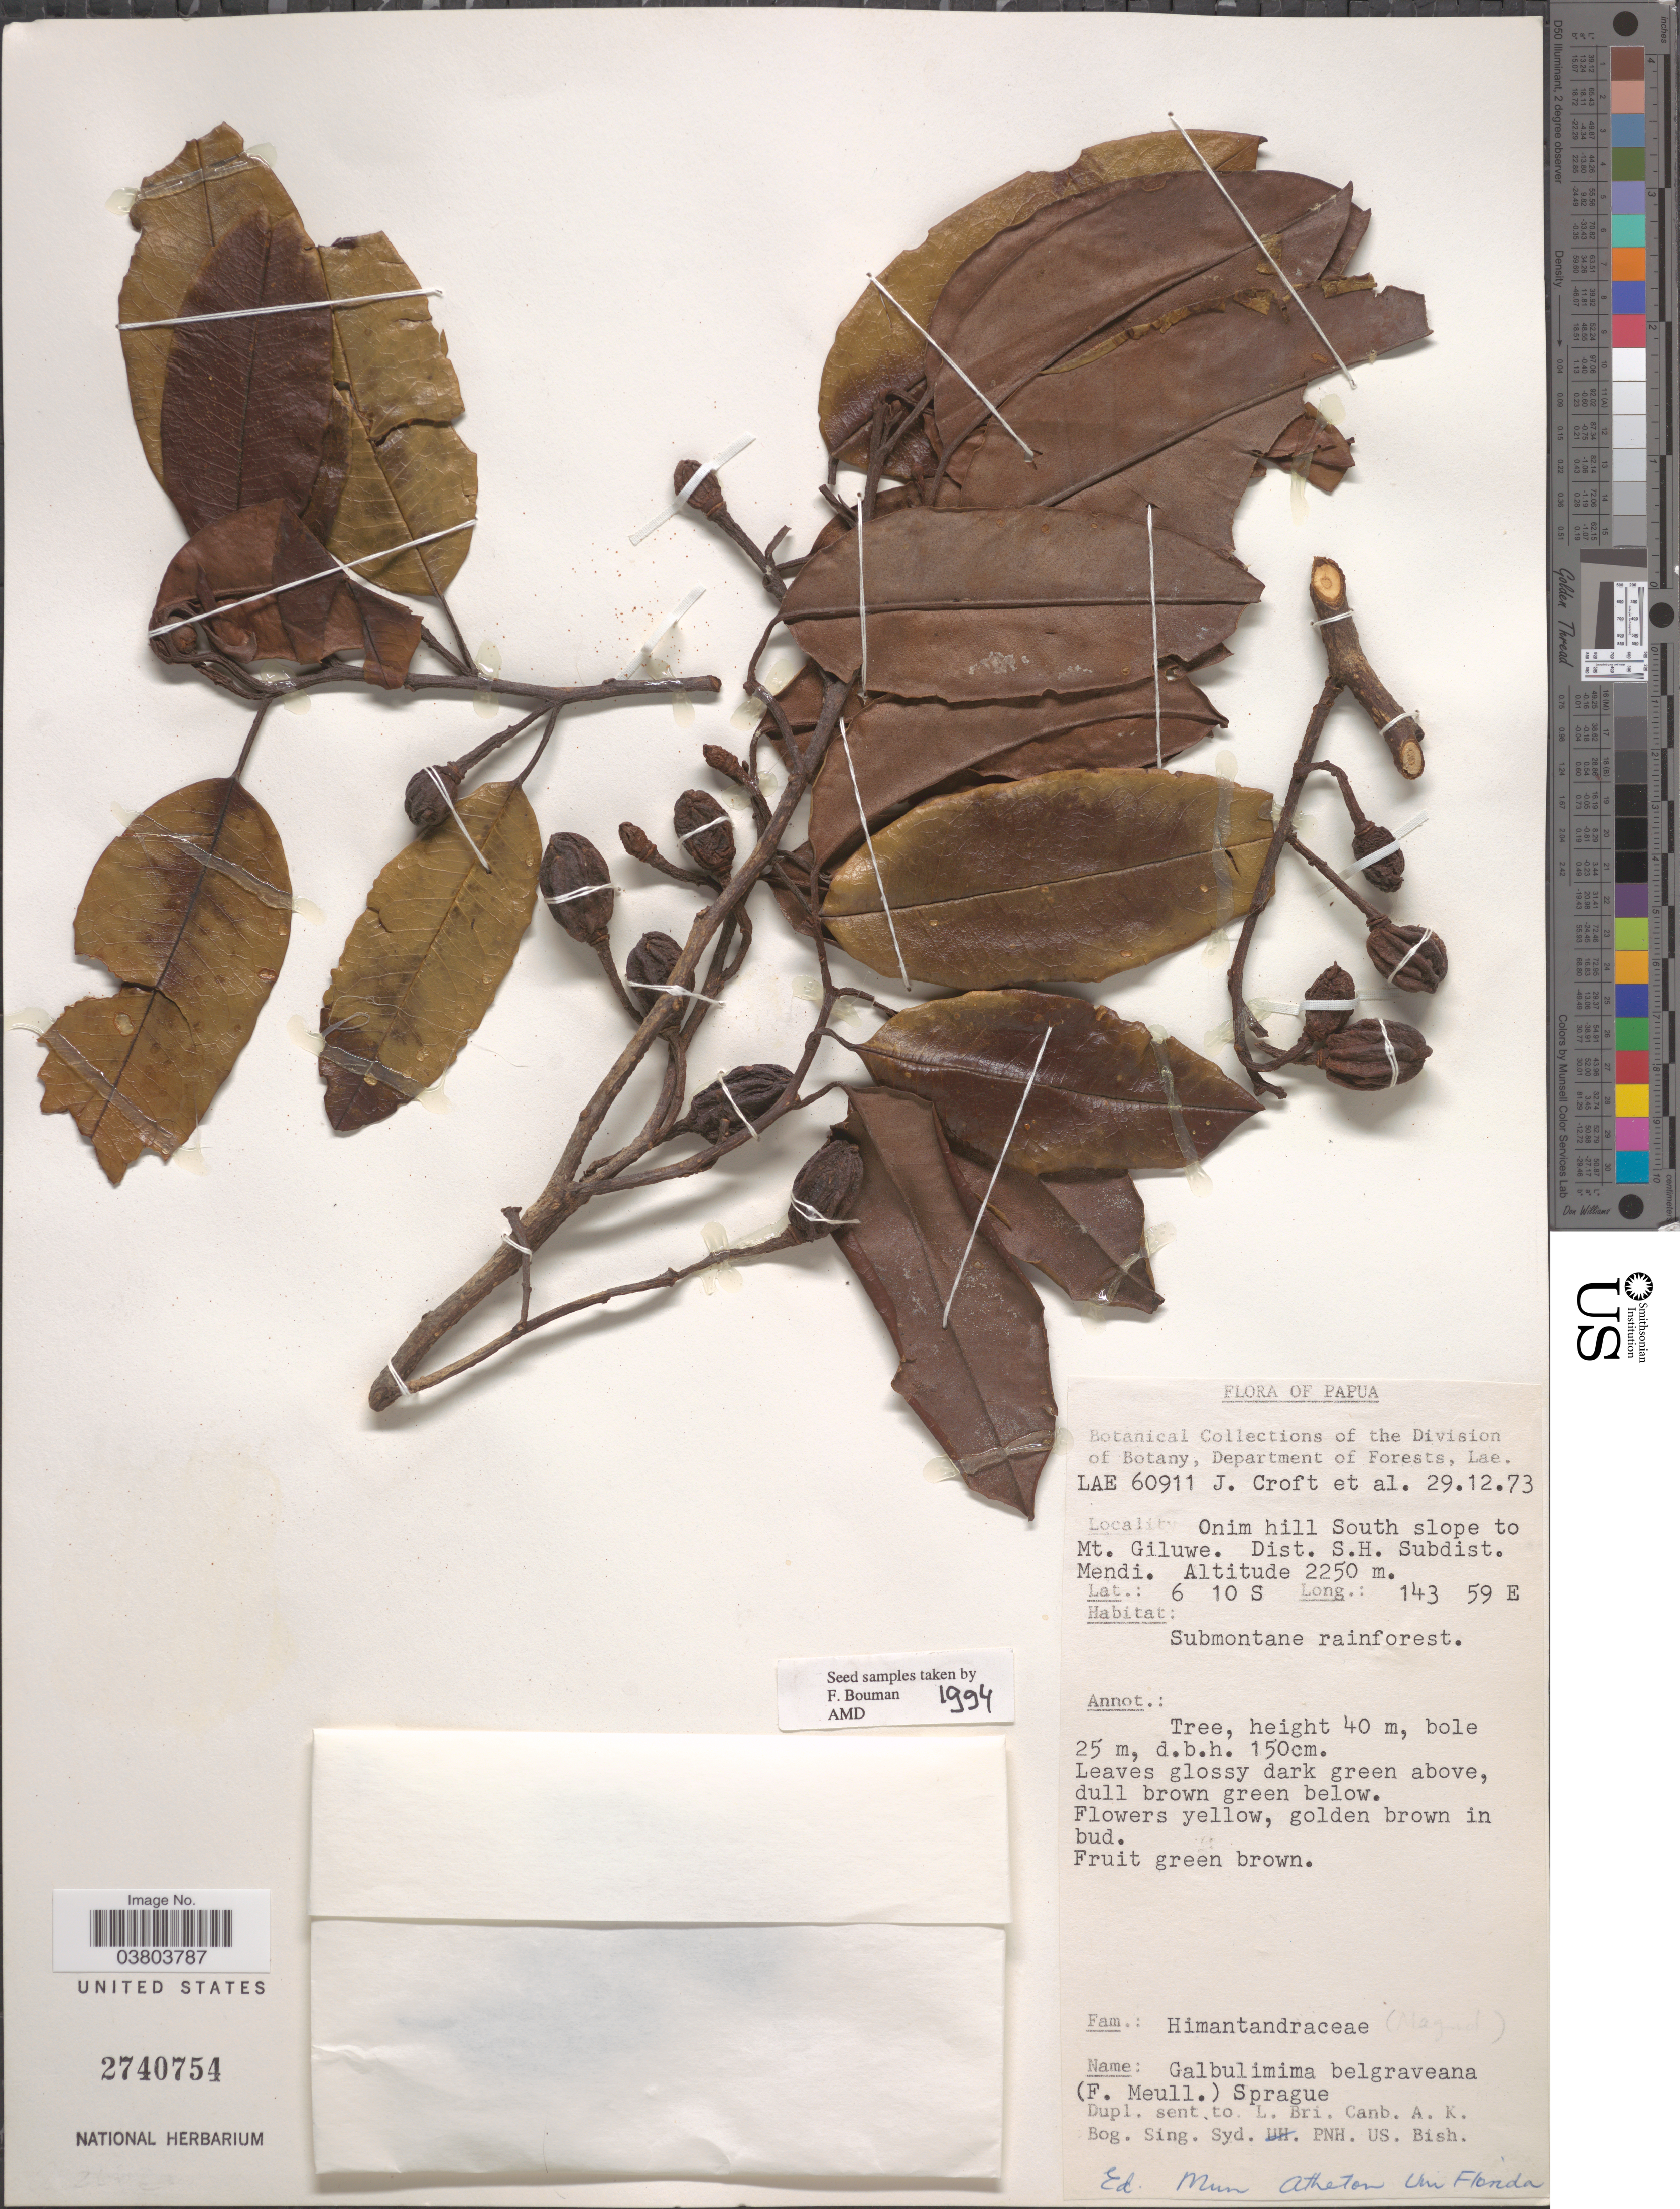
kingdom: Plantae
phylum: Tracheophyta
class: Magnoliopsida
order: Magnoliales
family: Himantandraceae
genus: Galbulimima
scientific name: Galbulimima belgraveana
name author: (F. Muell.) Sprague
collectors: J. Croft & et al.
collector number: LAE 60911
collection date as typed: Transcribed d/m/y: 29/12/73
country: Papua New Guinea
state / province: Southern Highlands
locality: Papua. Onim hill South slope to Mt. Giluwe. Dist. S. H. Subdist. Mendi.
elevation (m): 2250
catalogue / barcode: US 2740754